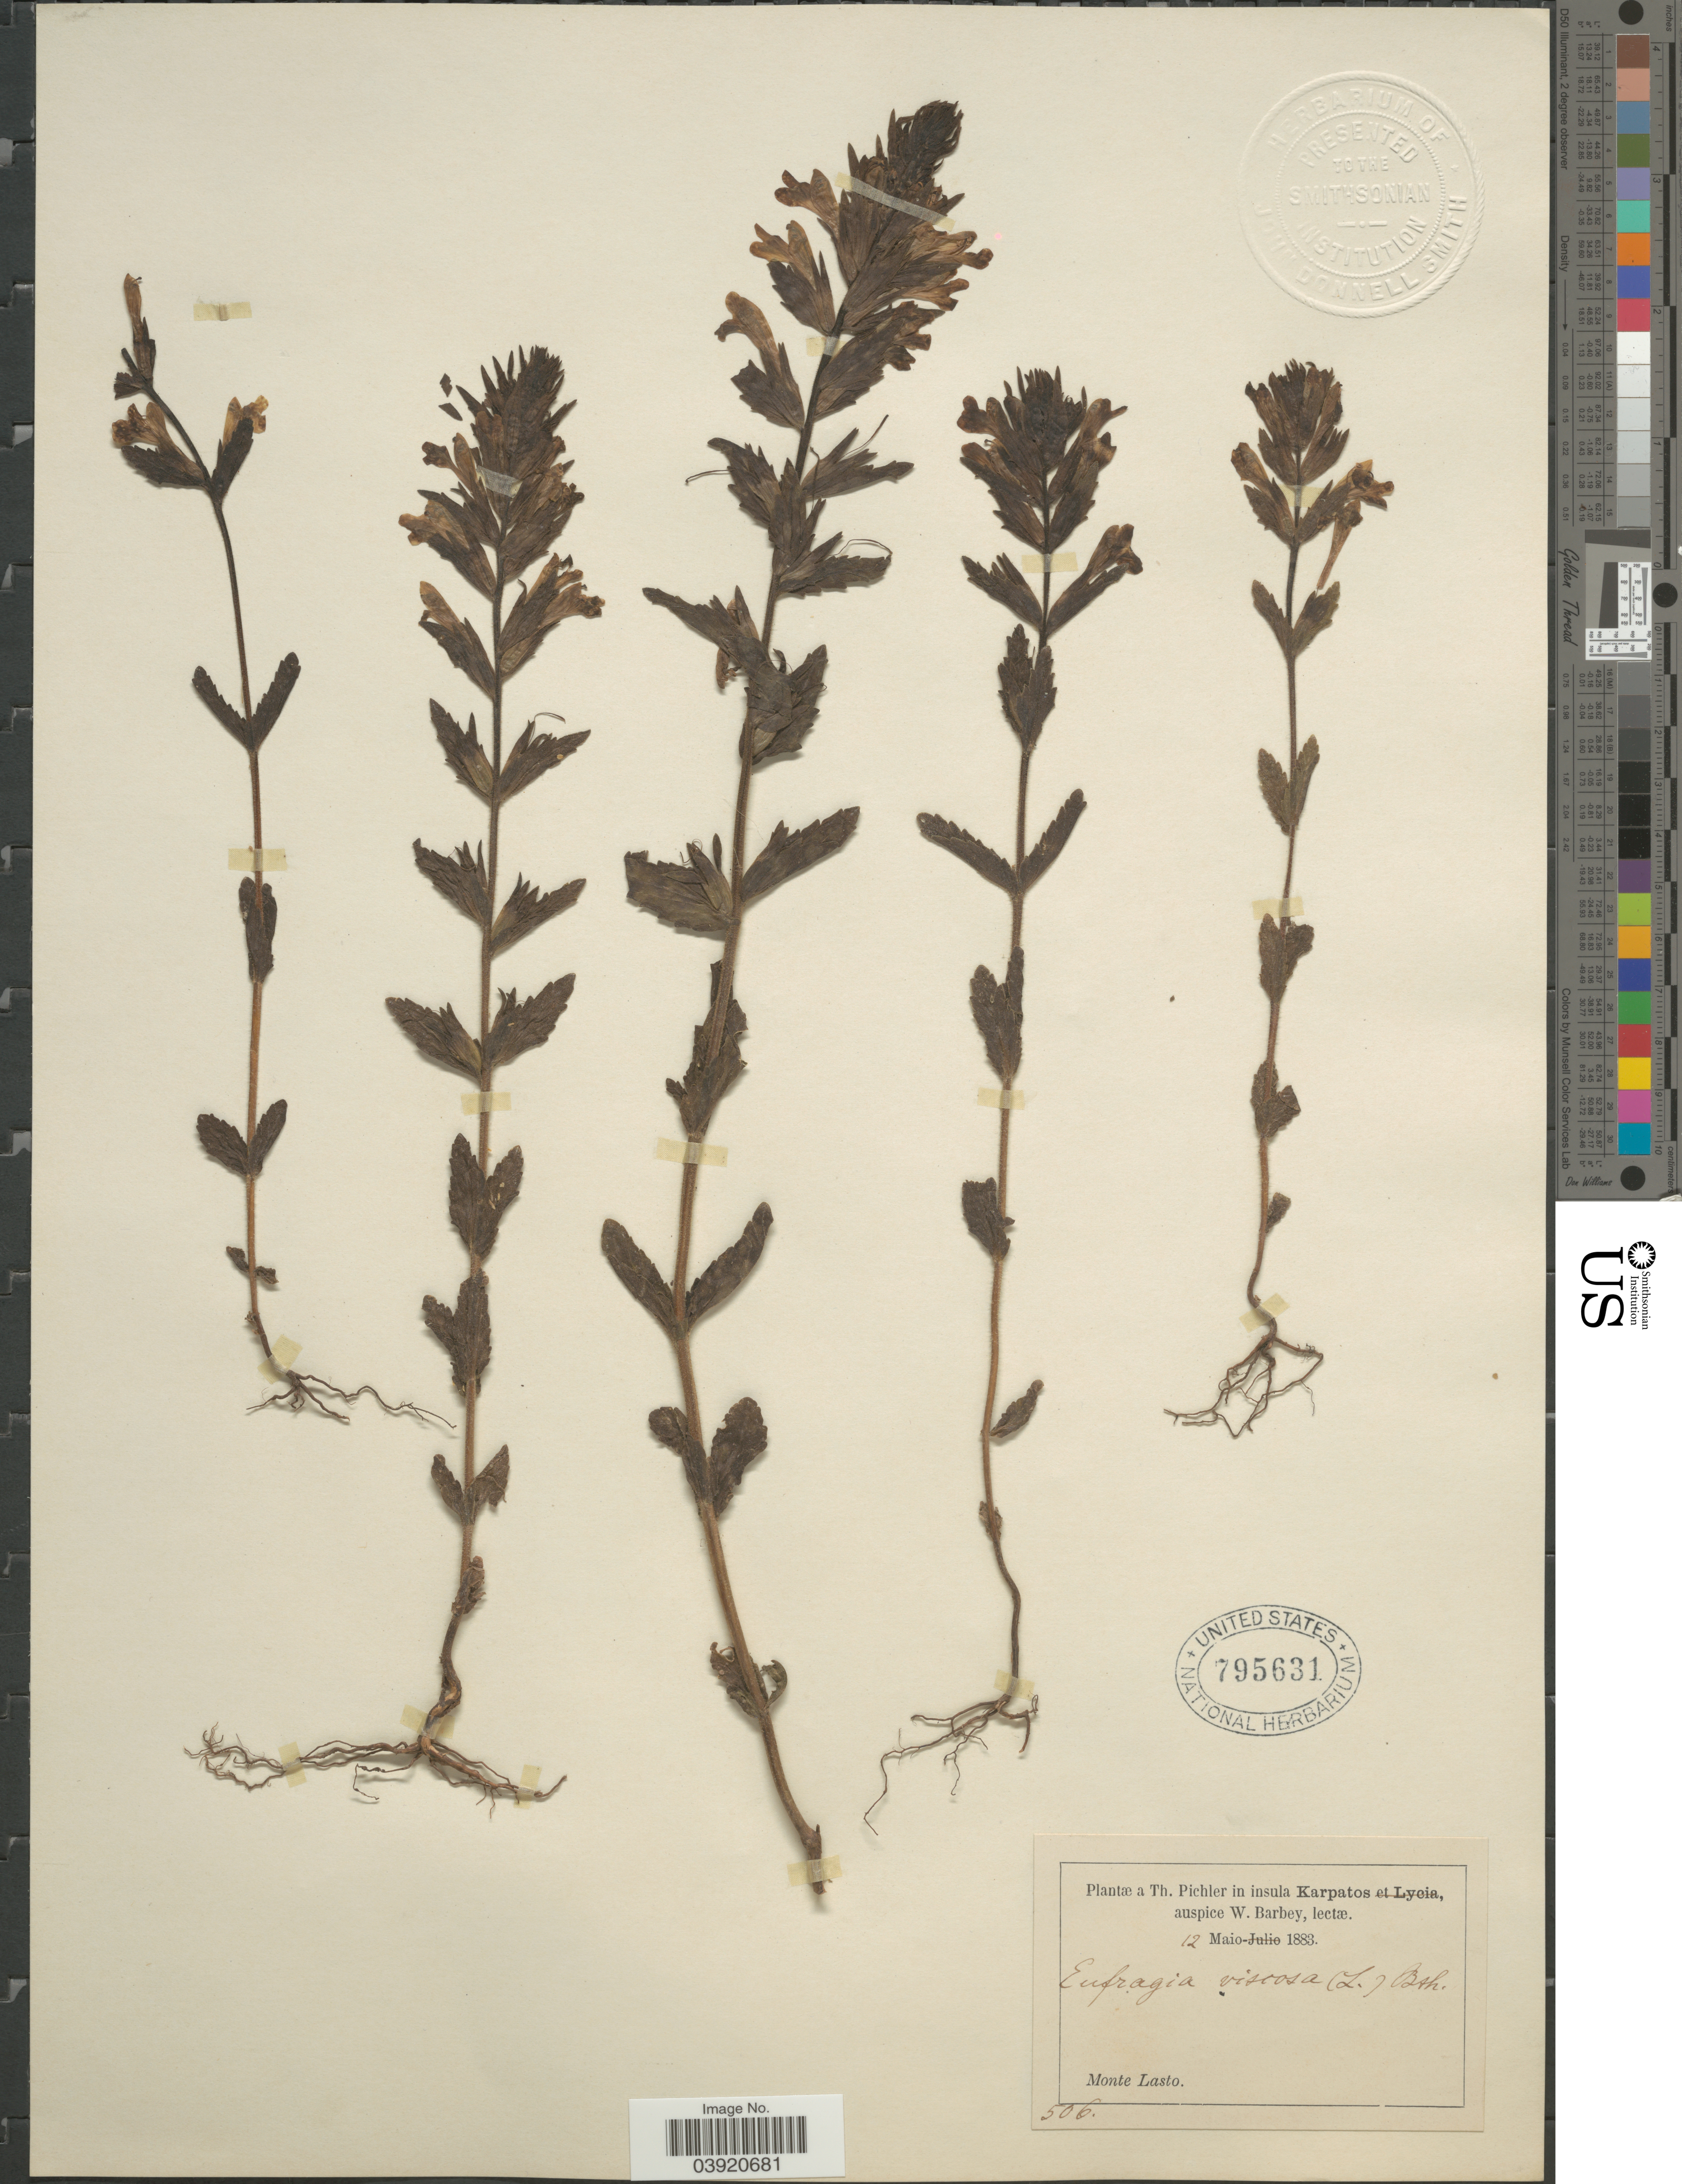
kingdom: Plantae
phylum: Tracheophyta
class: Magnoliopsida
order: Lamiales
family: Orobanchaceae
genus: Bellardia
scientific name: Bellardia viscosa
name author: (L.) Fisch. & C.A. Mey.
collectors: W. Barbey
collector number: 506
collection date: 1883-05-12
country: Greece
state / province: South Aegean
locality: In insula Karpatos. Monte Lasto.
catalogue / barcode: US 795631